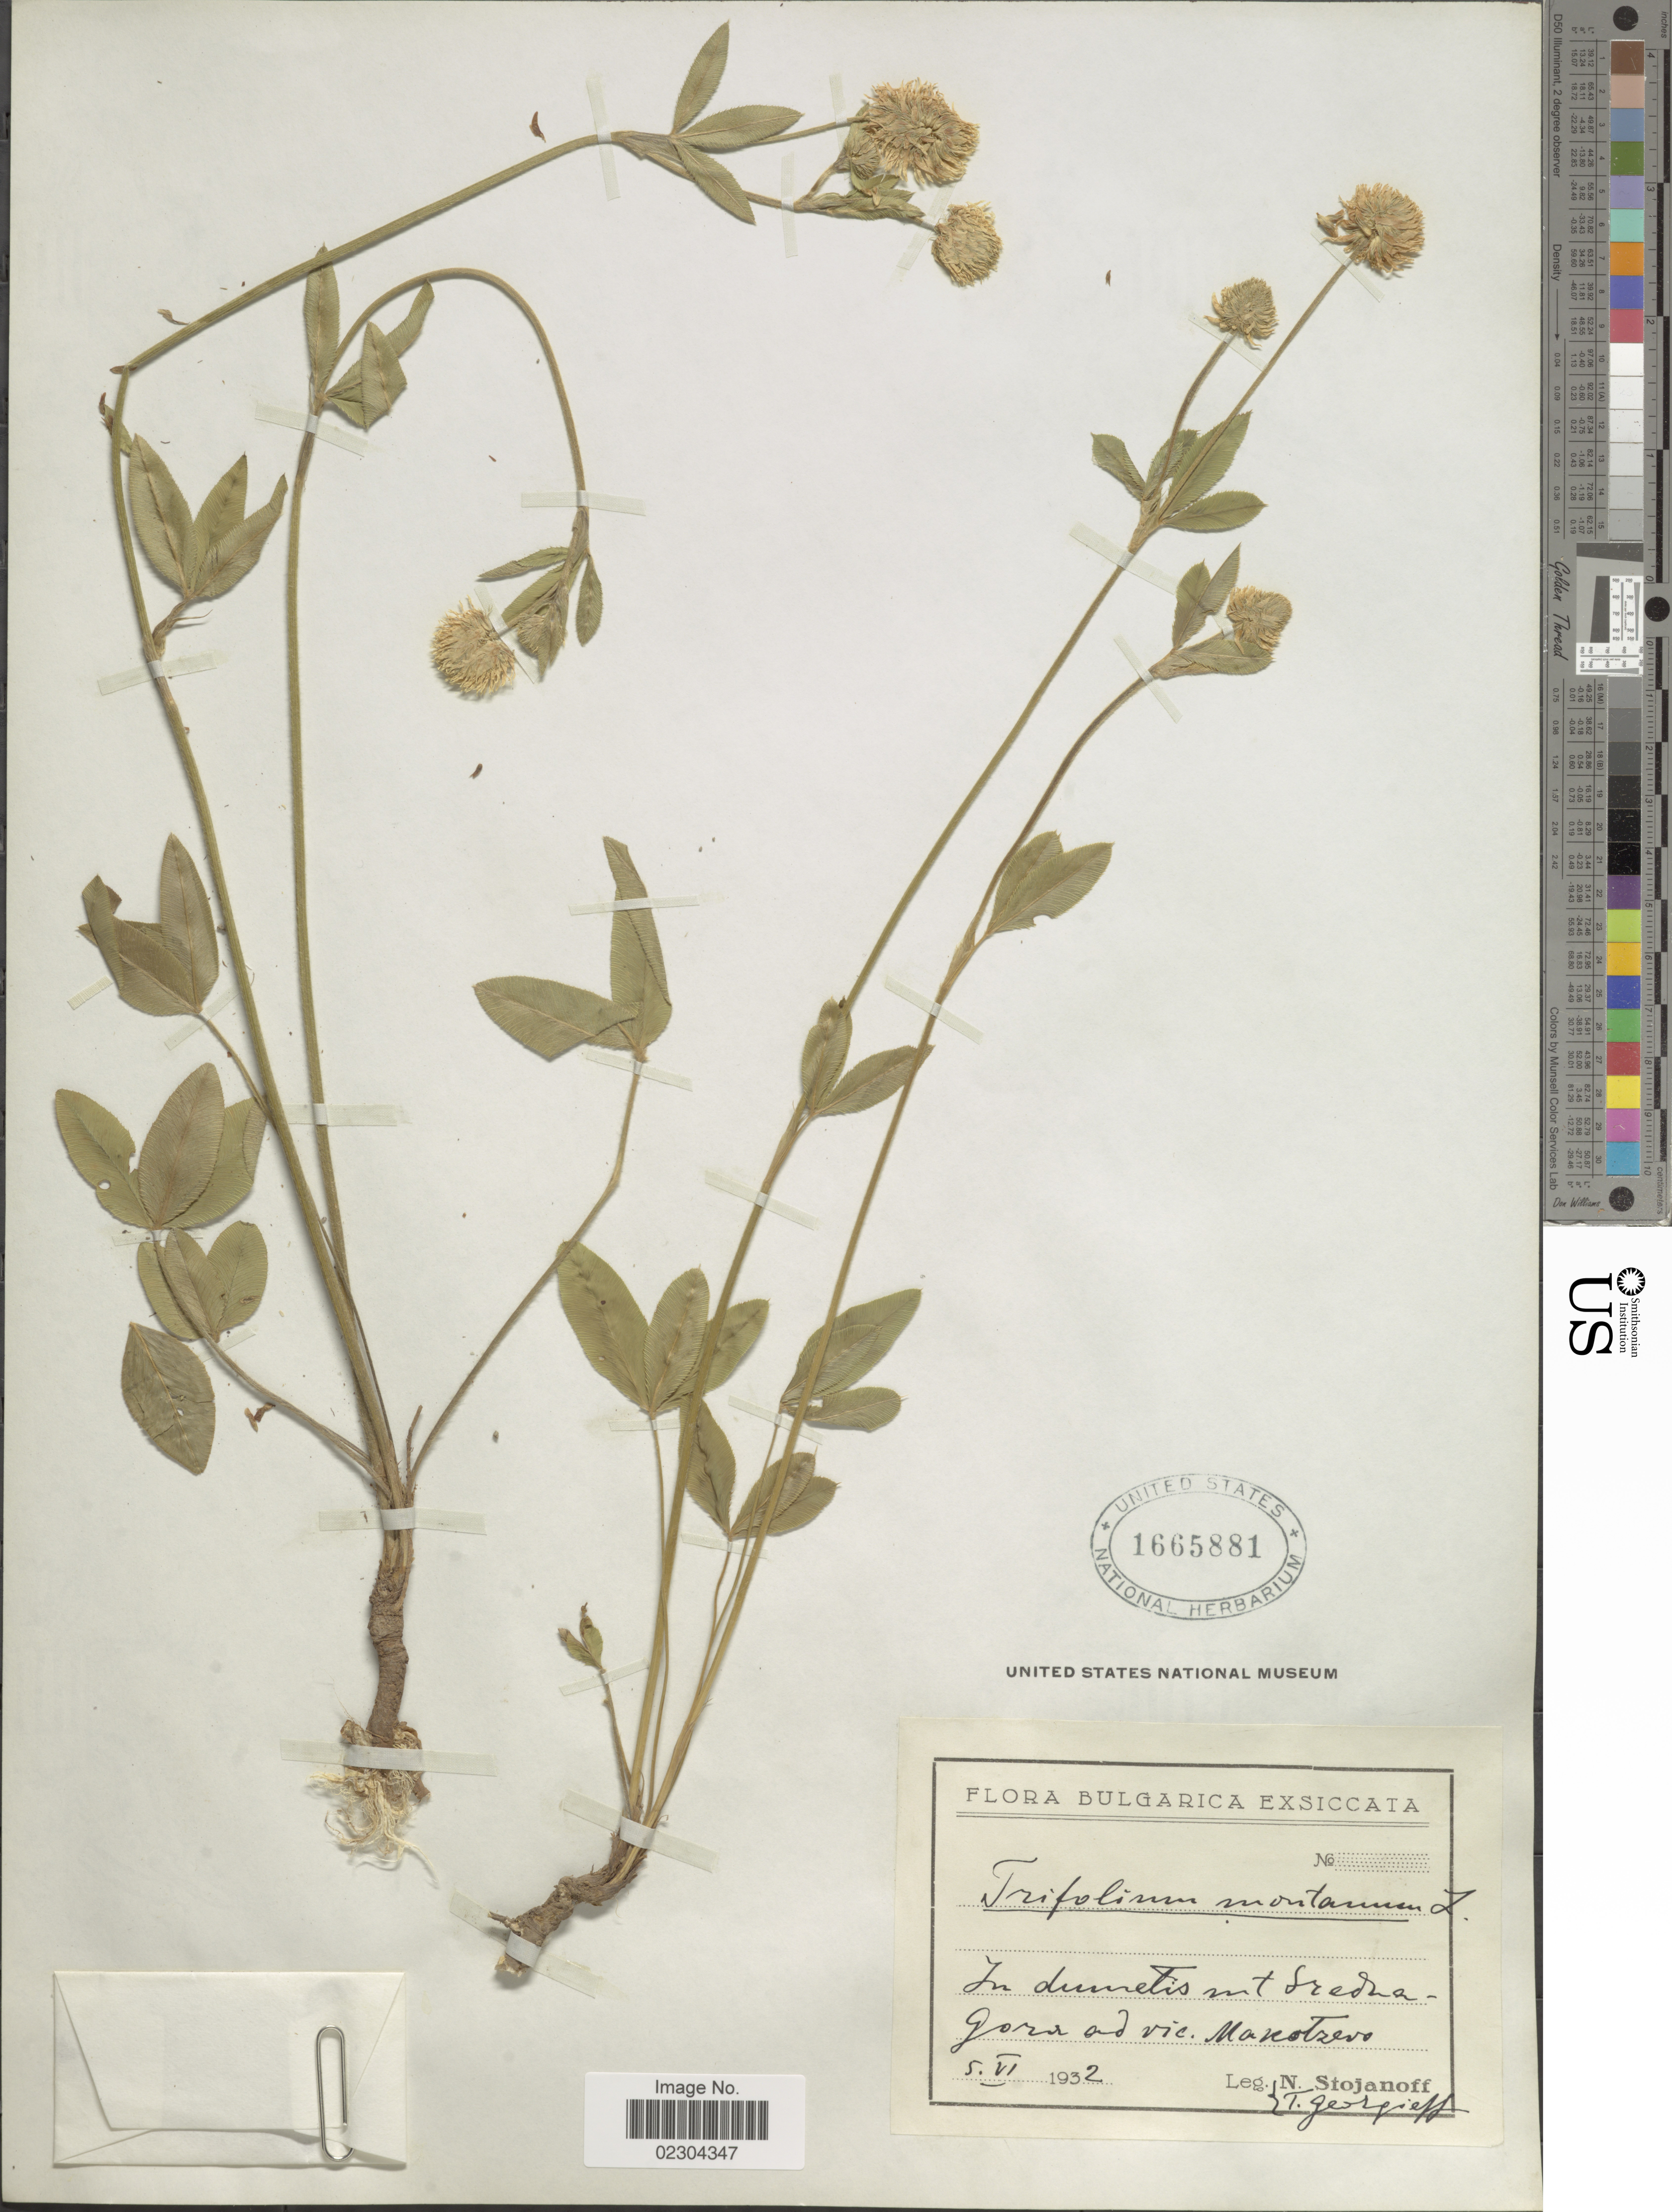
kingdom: Plantae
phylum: Tracheophyta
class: Magnoliopsida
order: Fabales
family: Fabaceae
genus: Trifolium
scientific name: Trifolium montanum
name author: L.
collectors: N. Stojanoff & T. Georgieff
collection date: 1932-06-05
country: Bulgaria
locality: Sredragora ad vic. Manotzevo [interpreted]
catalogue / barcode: US 1665881